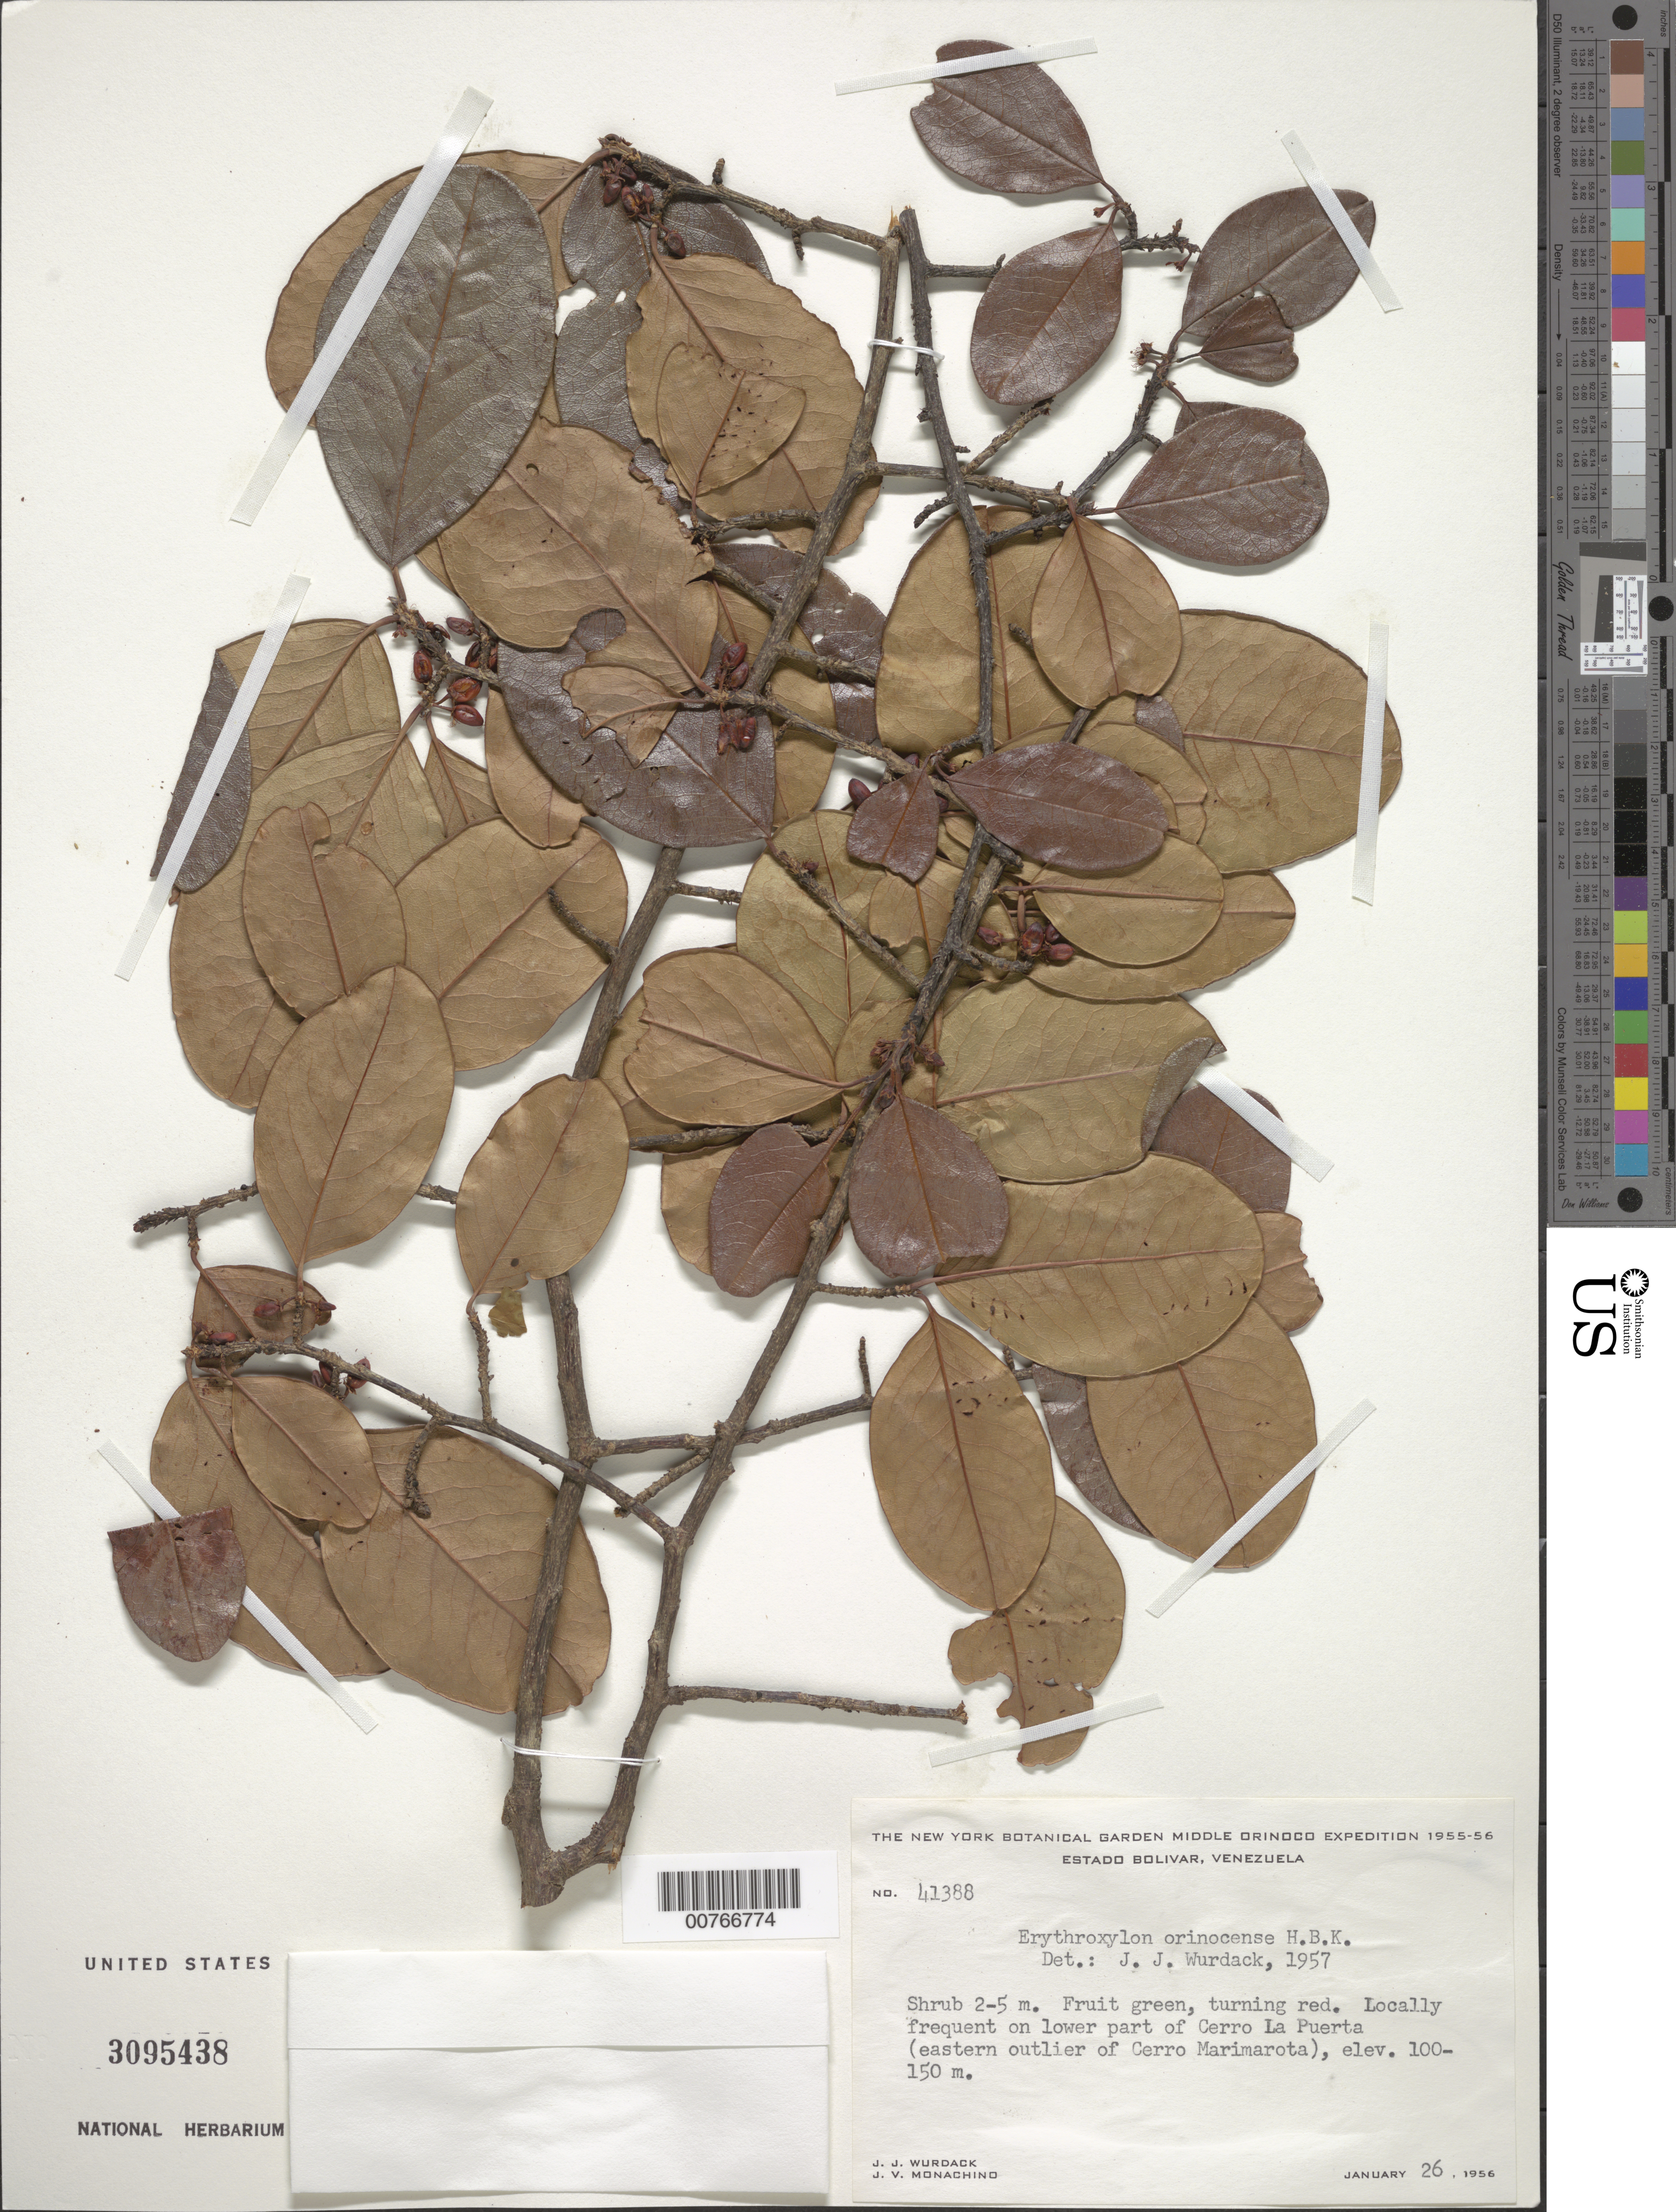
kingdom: Plantae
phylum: Tracheophyta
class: Magnoliopsida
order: Malpighiales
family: Erythroxylaceae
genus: Erythroxylum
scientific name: Erythroxylum orinocense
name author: Kunth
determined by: Wurdack, John J., (US), US (UNITED STATES)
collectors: J. J. Wurdack & J. V. Monachino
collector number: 41388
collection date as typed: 26-Jan-56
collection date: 1956-01-26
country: Venezuela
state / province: Bolívar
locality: Cerro La Puerta (eastern outlier of Cerro Marimarota)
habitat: Cerro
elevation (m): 100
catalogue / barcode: US 3095438